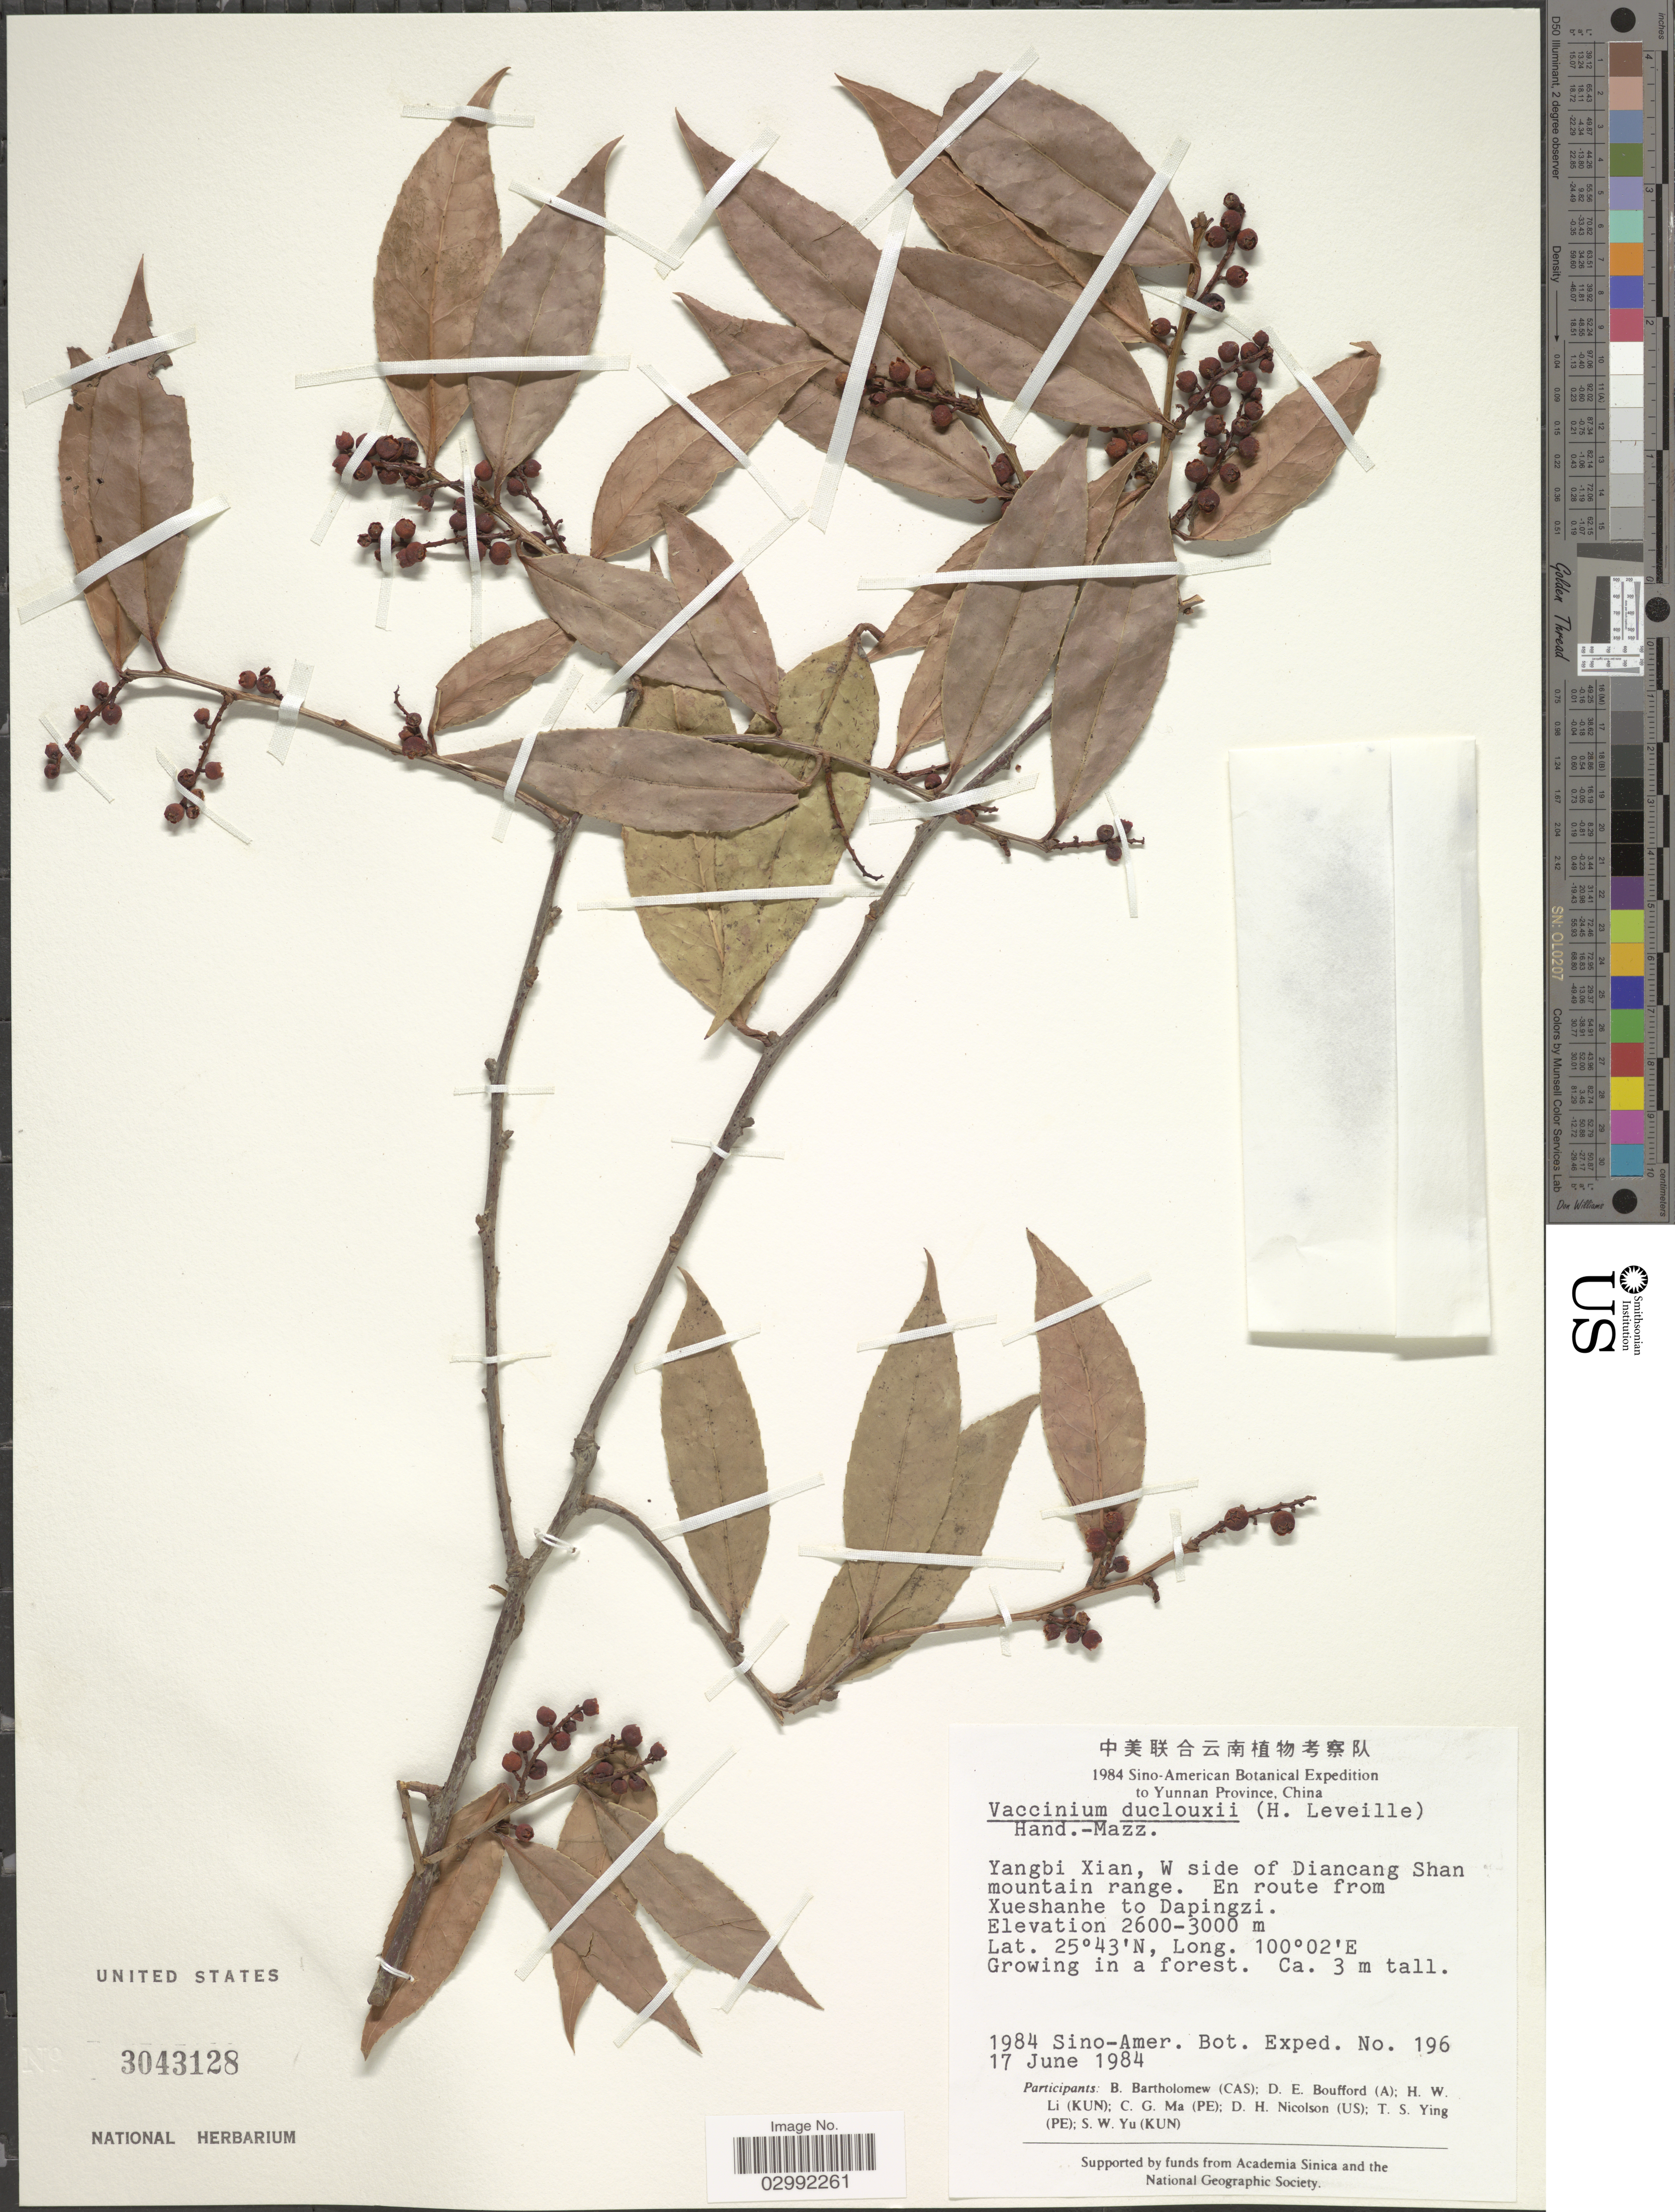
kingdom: Plantae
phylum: Tracheophyta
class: Magnoliopsida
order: Ericales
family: Ericaceae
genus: Vaccinium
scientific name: Vaccinium sprengelii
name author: (G. Don) Sleumer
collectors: Sino-Amer. Bot. Exped. 1984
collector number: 196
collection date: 1984-06-17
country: China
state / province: Yunnan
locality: Yangbi Xian, W side of Diancang Shan mountain range. En route from Xueshanhe to Dapingzi.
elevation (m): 2600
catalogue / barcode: US 3043128